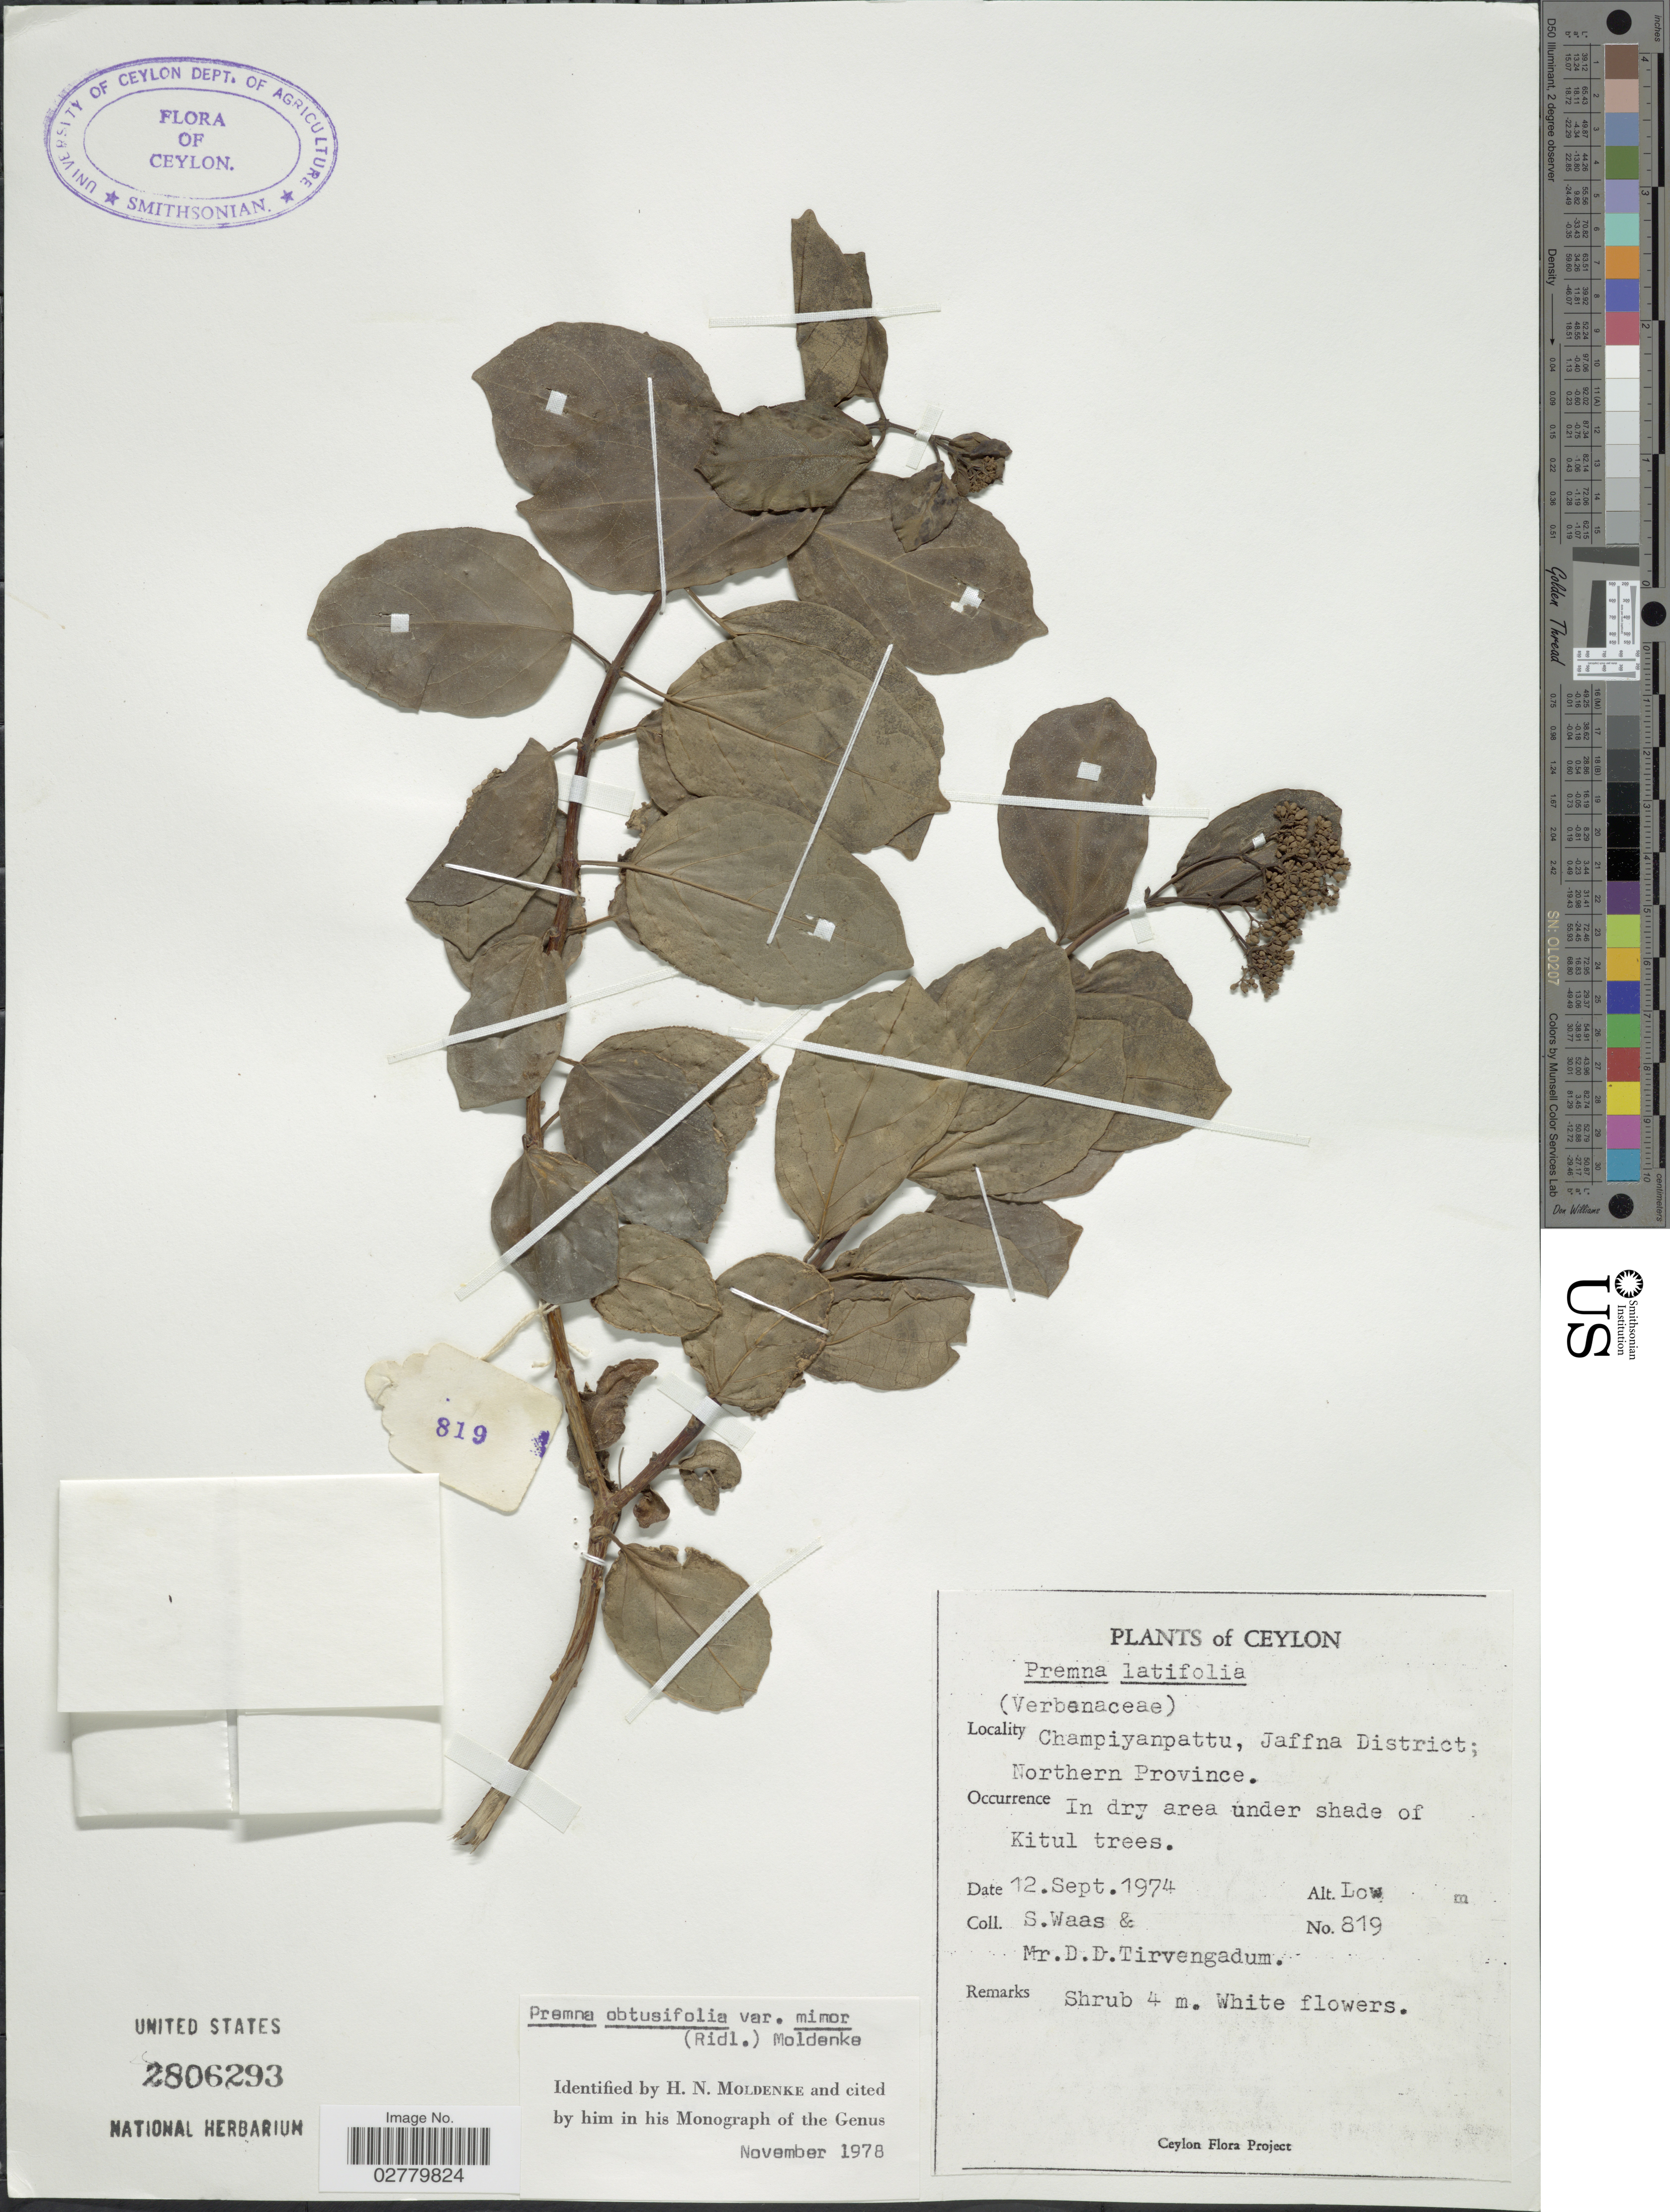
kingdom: Plantae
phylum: Tracheophyta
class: Magnoliopsida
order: Lamiales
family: Lamiaceae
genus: Premna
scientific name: Premna obtusifolia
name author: R. Br.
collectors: S. Waas & D. Tirvengadum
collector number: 819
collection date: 1974-09-12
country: Sri Lanka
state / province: Northern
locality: Ceylon. Champiyanpattu, Jaffna District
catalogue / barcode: US 2806293